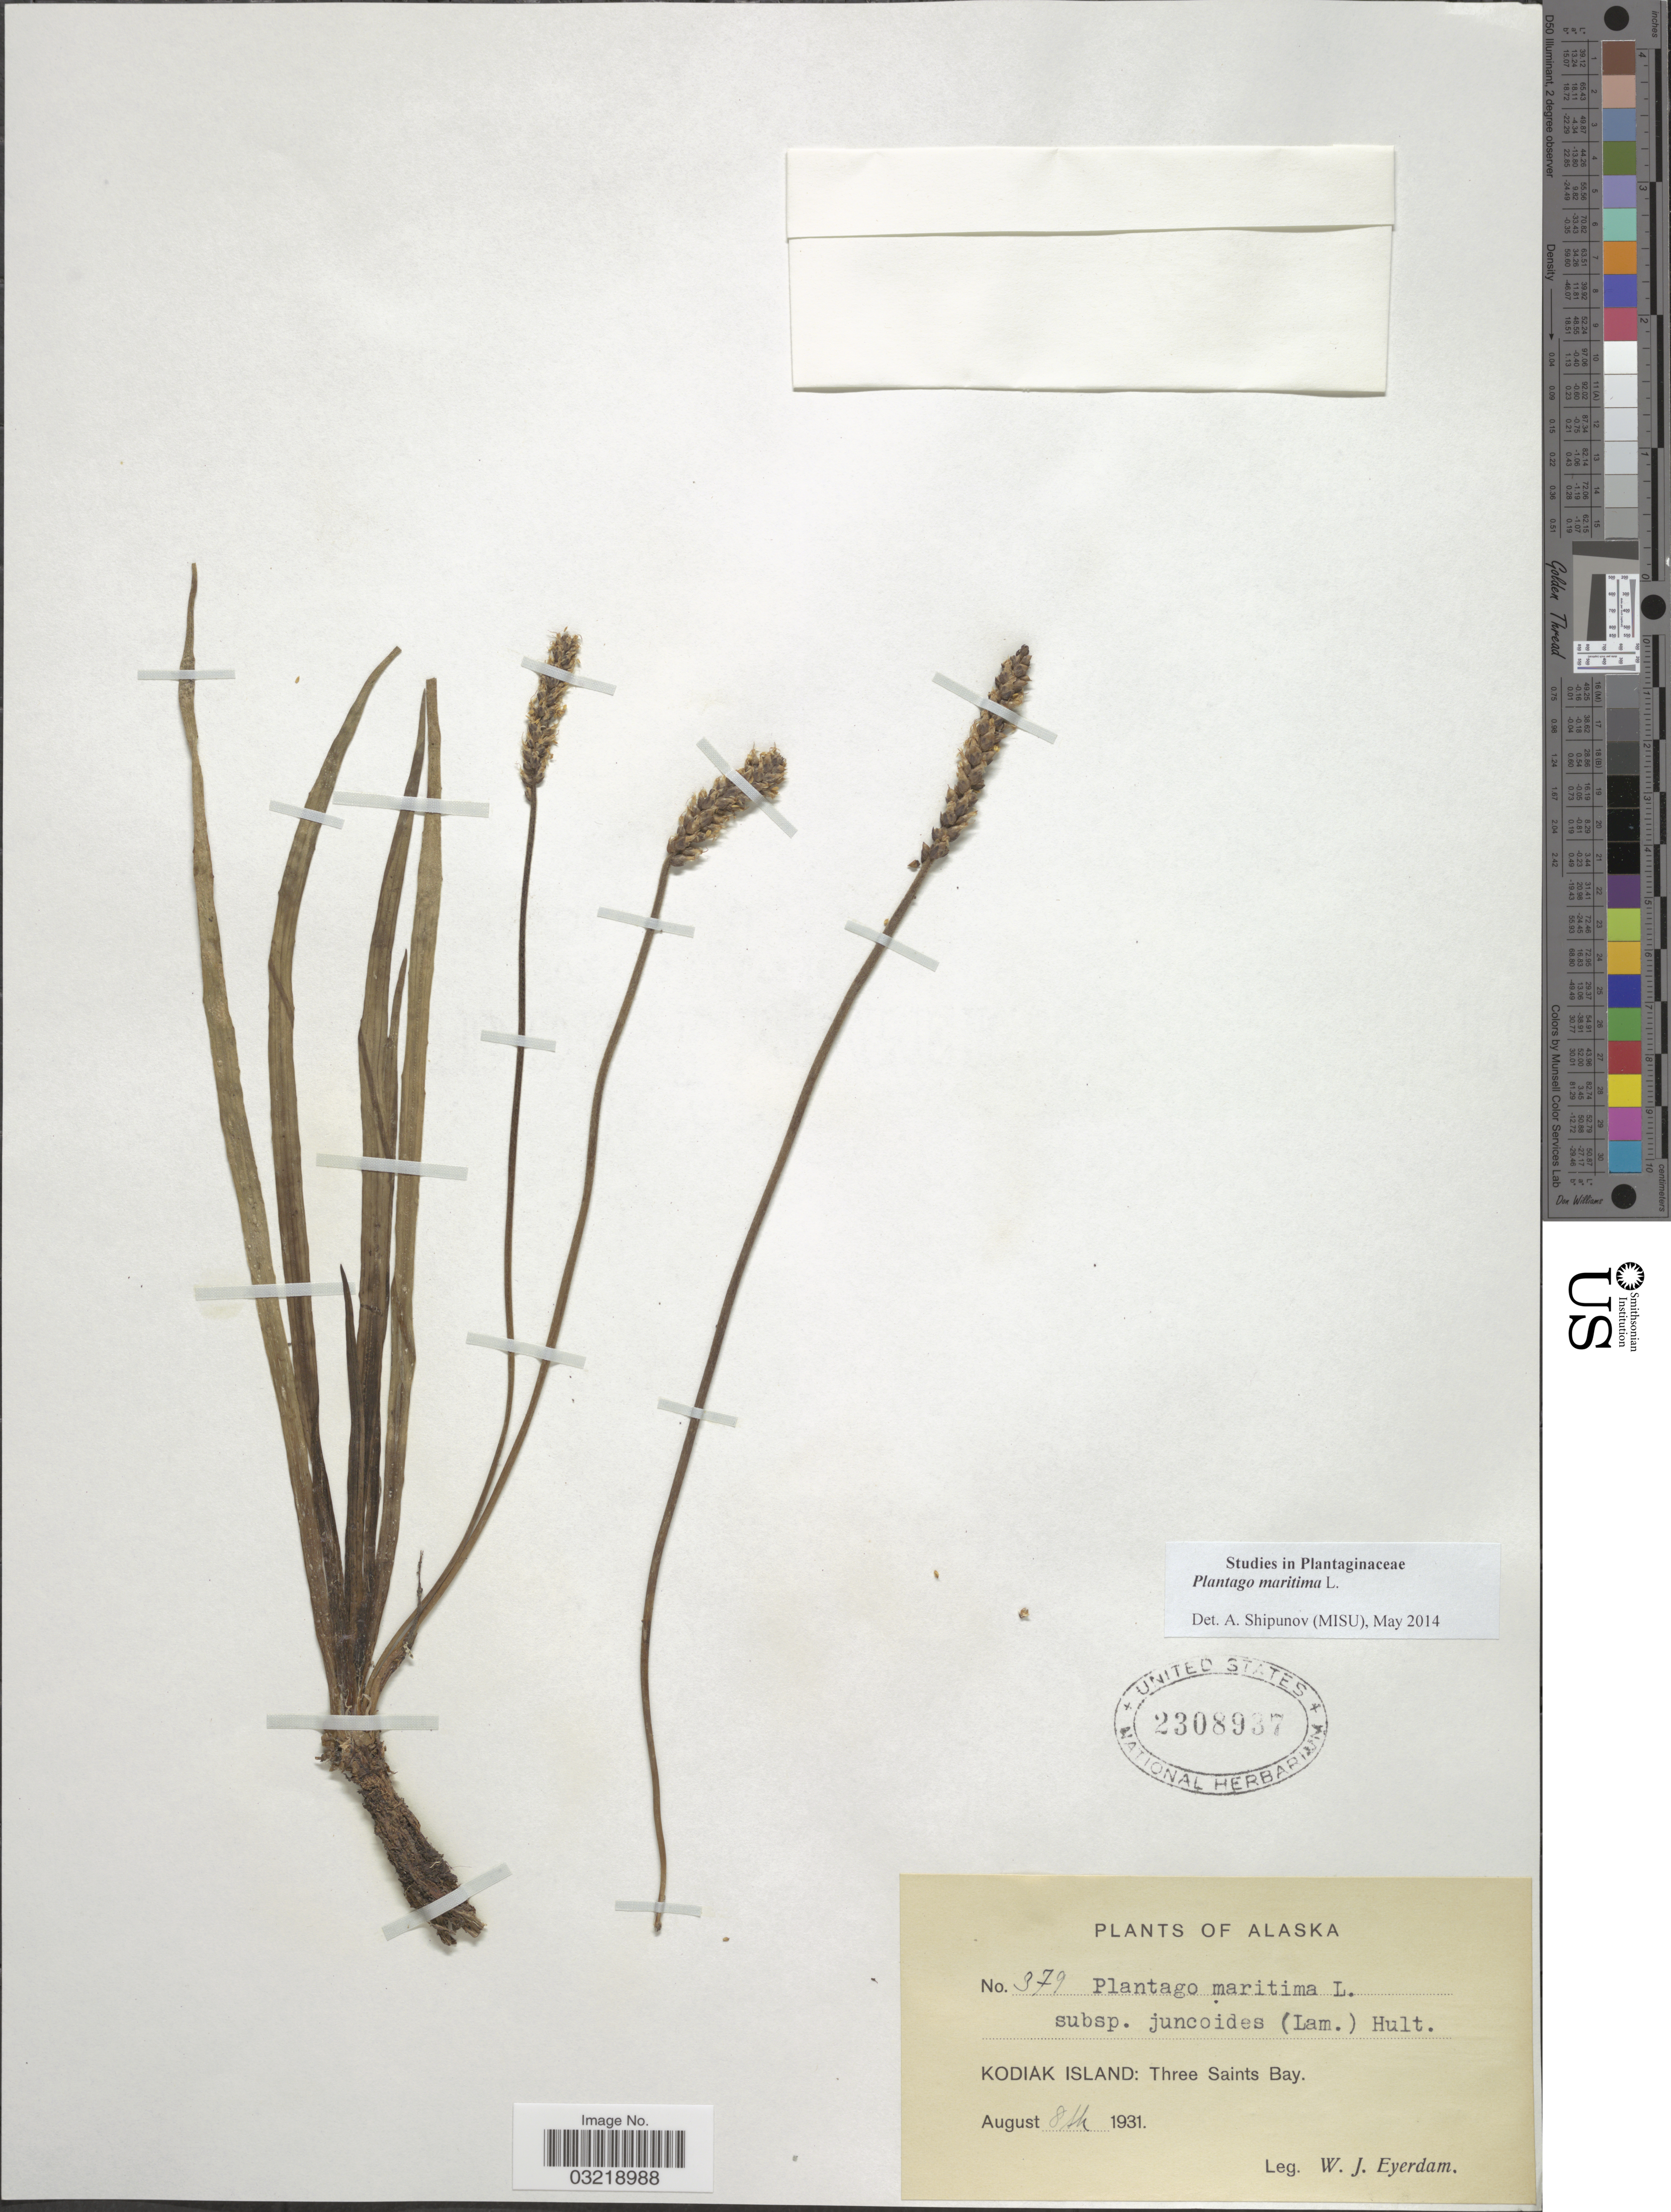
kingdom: Plantae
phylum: Tracheophyta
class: Magnoliopsida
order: Lamiales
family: Plantaginaceae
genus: Plantago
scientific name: Plantago maritima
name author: L.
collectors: W. J. Eyerdam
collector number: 379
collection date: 1931-08-08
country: United States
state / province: Alaska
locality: Kodiak Island: Three Saints Bay.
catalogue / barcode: US 2308937